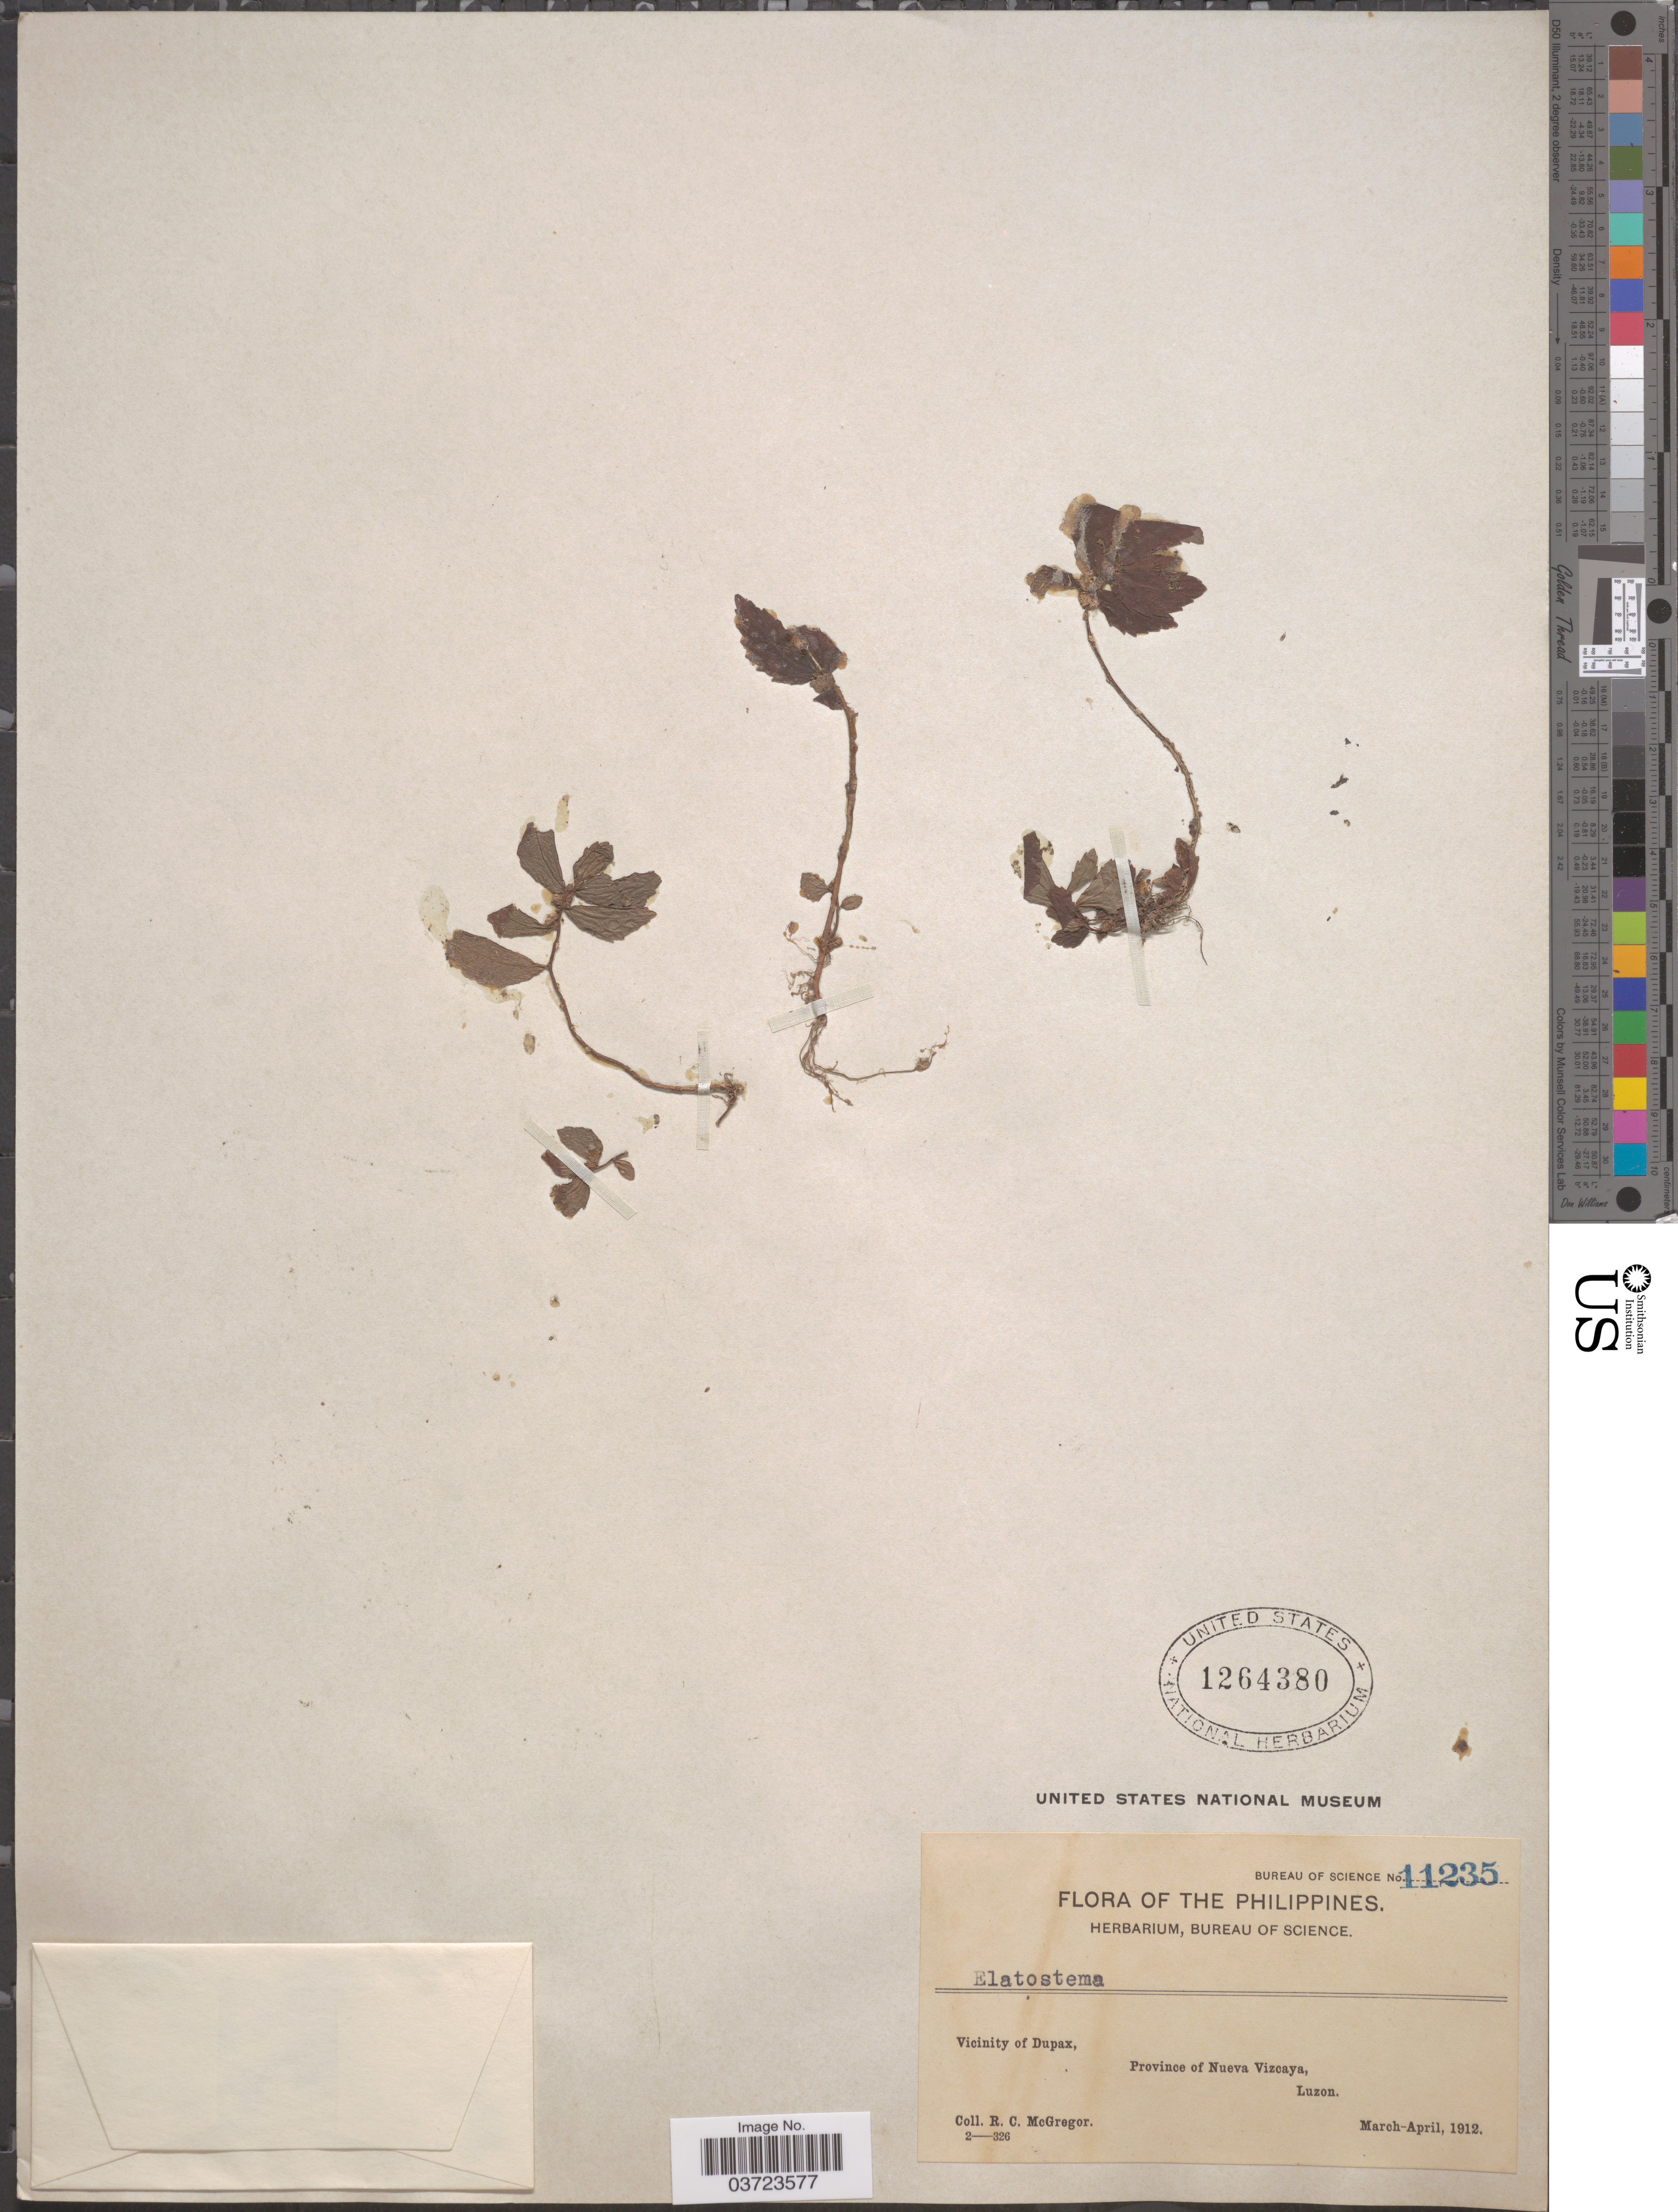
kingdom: Plantae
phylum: Tracheophyta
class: Magnoliopsida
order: Rosales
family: Urticaceae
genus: Elatostema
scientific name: Elatostema sp.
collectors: R. C. McGregor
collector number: Bureau of Science 11235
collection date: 1912-03/1912-04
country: Philippines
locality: Vicinity of Dupax, Province of Nueva Vizcaya, Luzon.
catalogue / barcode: US 1264380